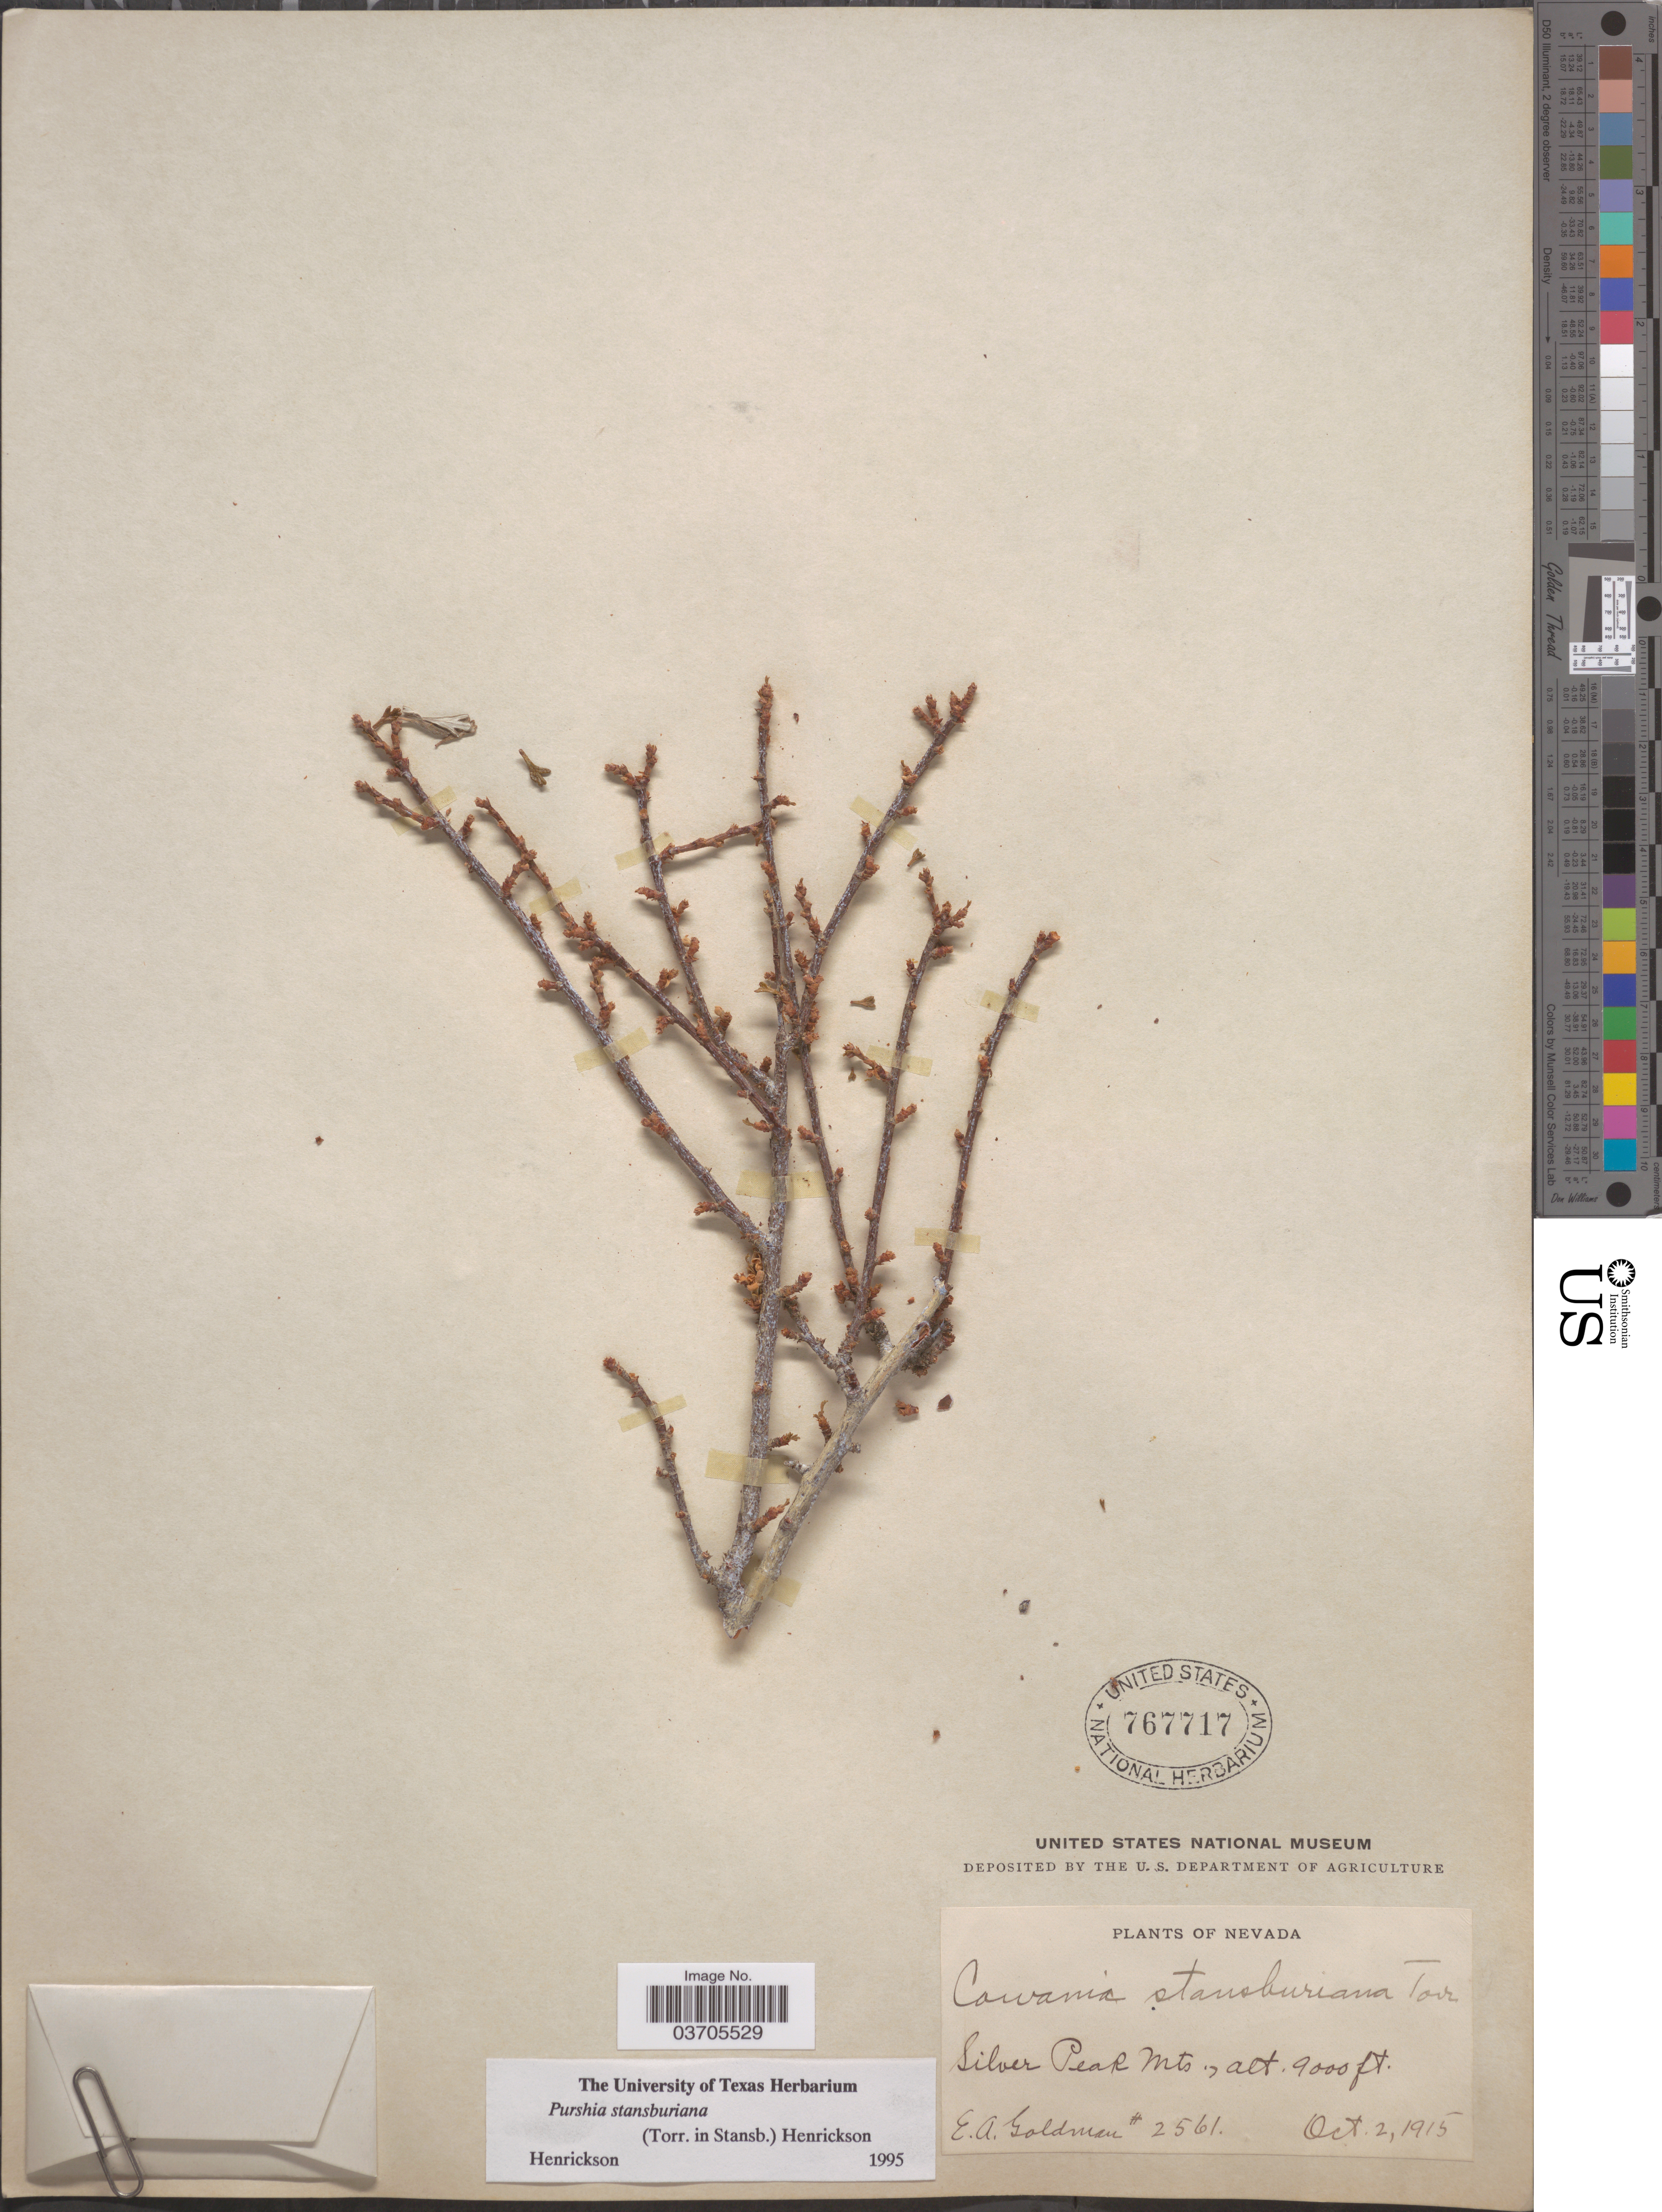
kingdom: Plantae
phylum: Tracheophyta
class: Magnoliopsida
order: Rosales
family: Rosaceae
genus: Purshia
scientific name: Purshia stansburyana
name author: (Torr.) Henrickson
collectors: E. A. Goldman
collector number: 2561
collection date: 1915-10-02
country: United States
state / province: Nevada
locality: Silver Peak Mts.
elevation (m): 2743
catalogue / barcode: US 767717